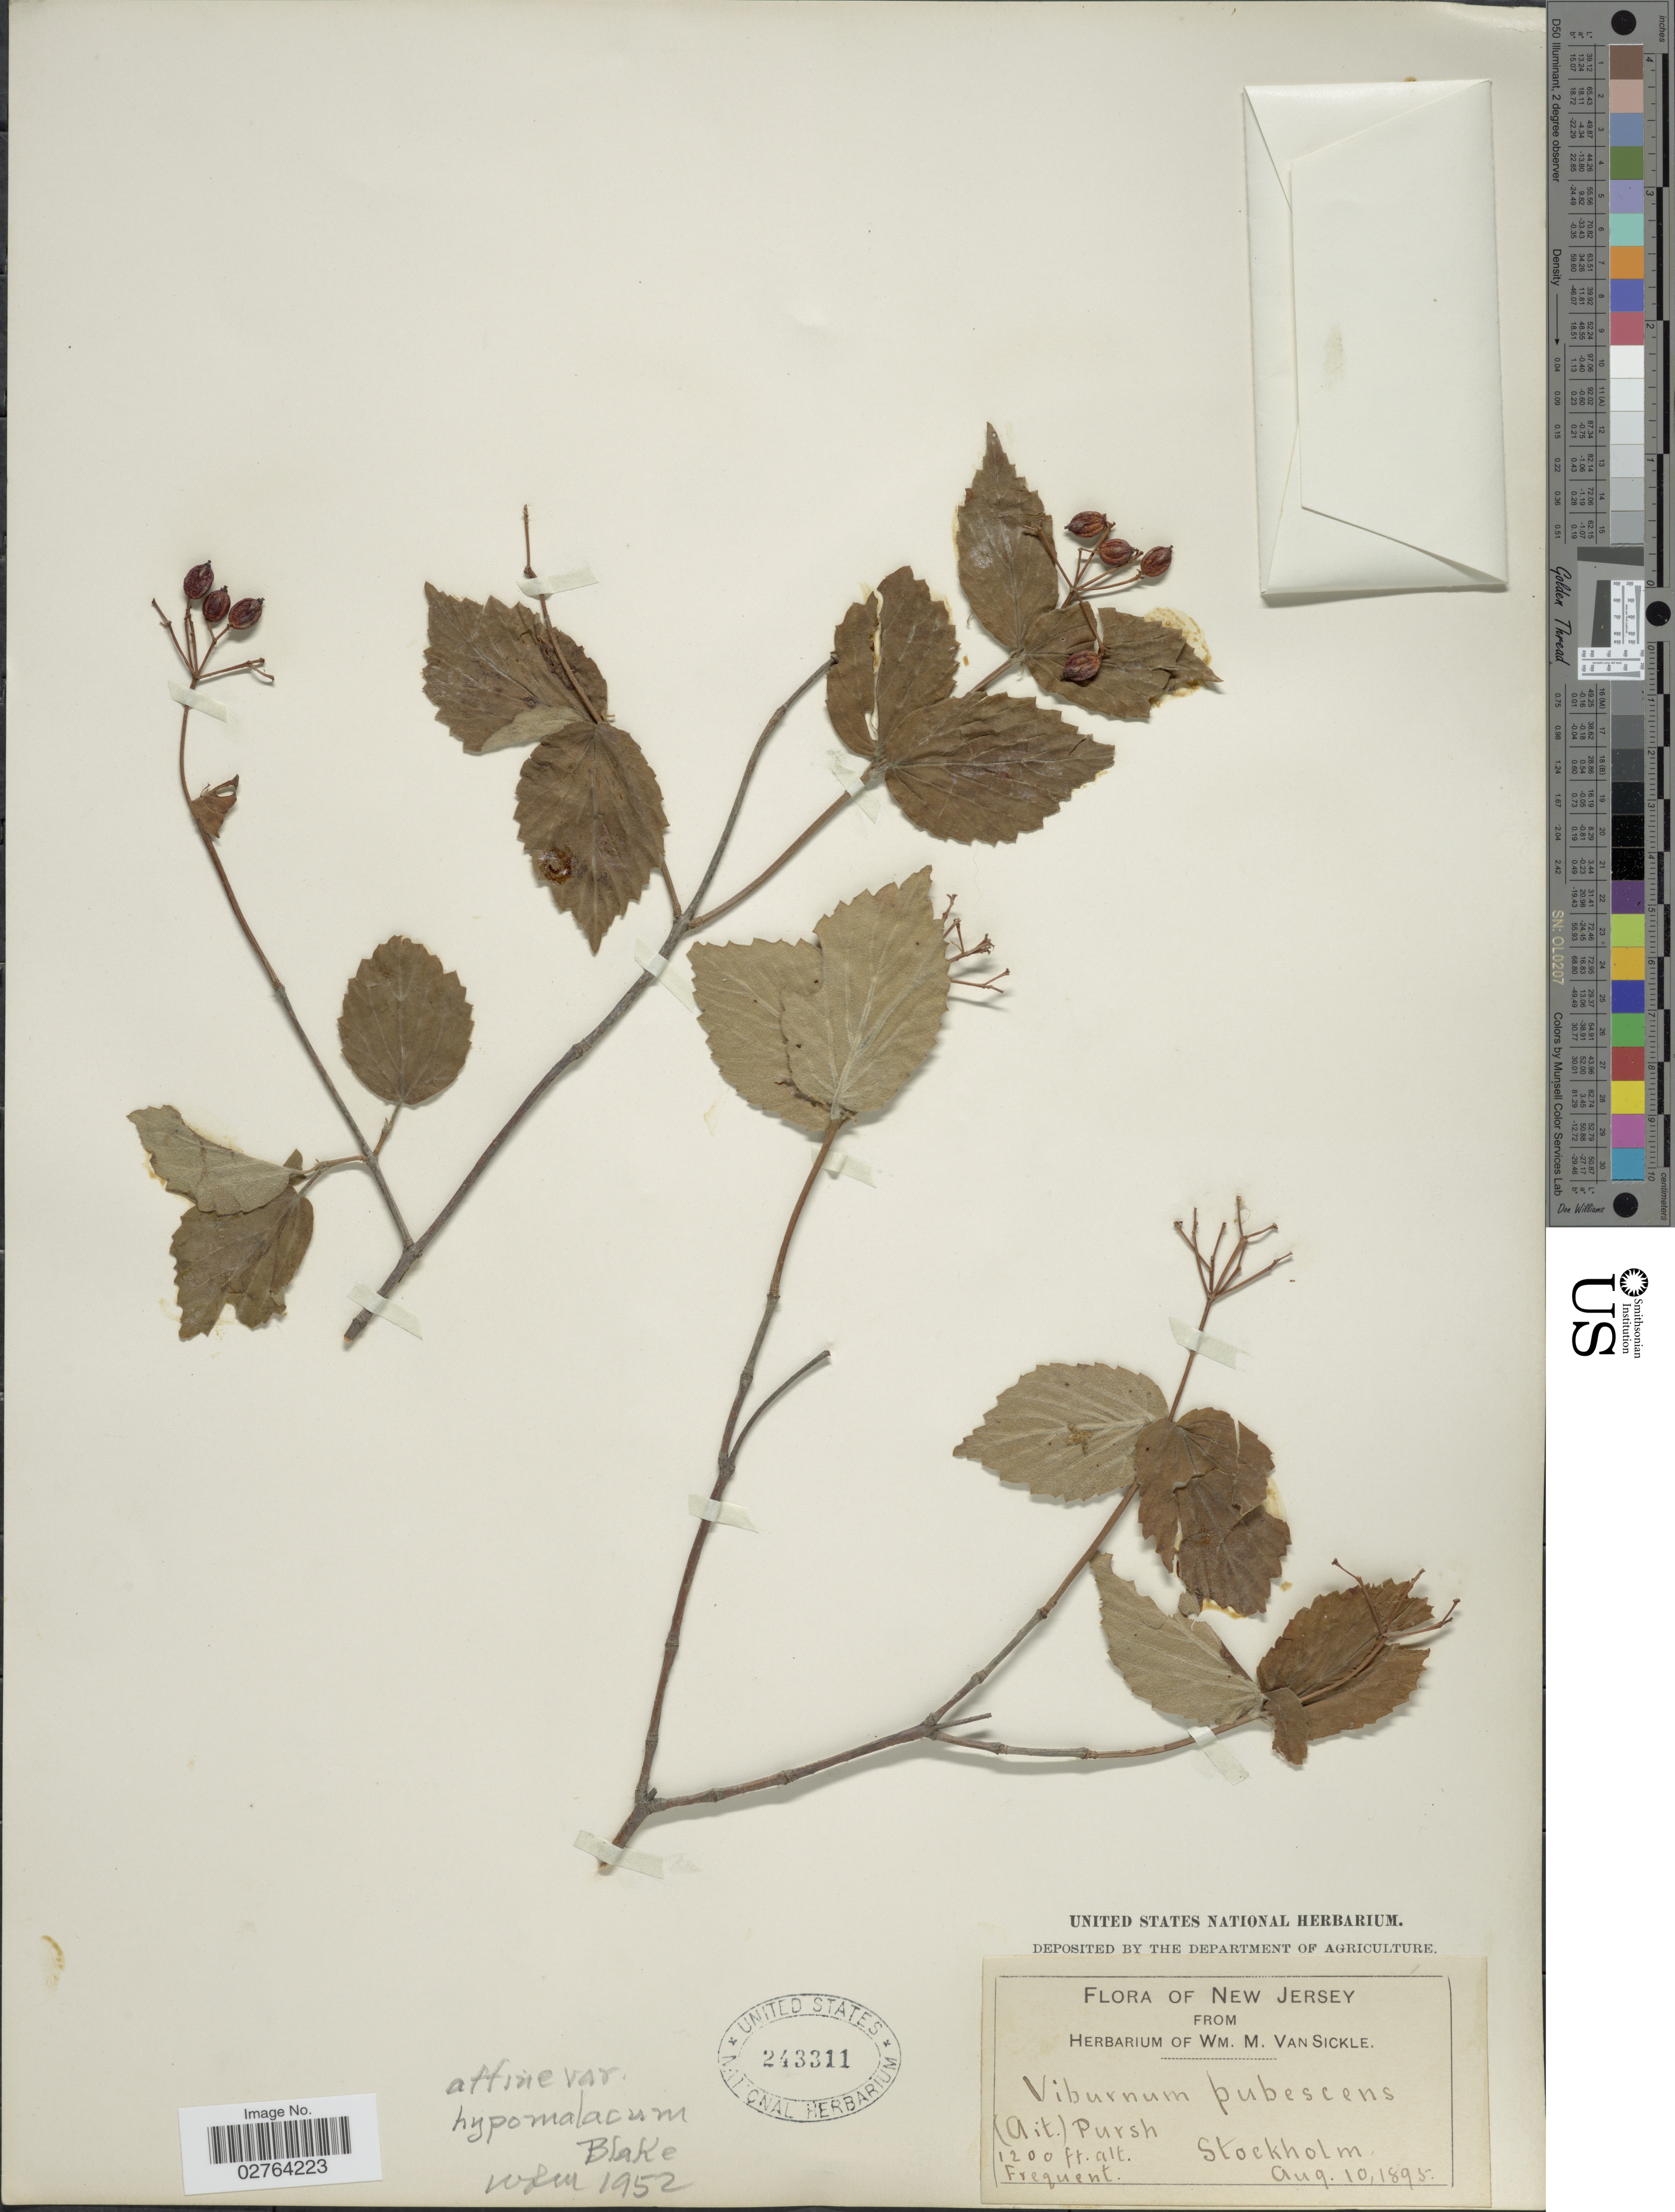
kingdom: Plantae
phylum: Tracheophyta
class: Magnoliopsida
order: Dipsacales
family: Viburnaceae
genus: Viburnum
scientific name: Viburnum rafinesqueanum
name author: Schult.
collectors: ex herb. Wm. M. Van Sickle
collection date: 1895-08-10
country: United States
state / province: New Jersey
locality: Stockholm.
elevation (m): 366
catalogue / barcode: US 243311